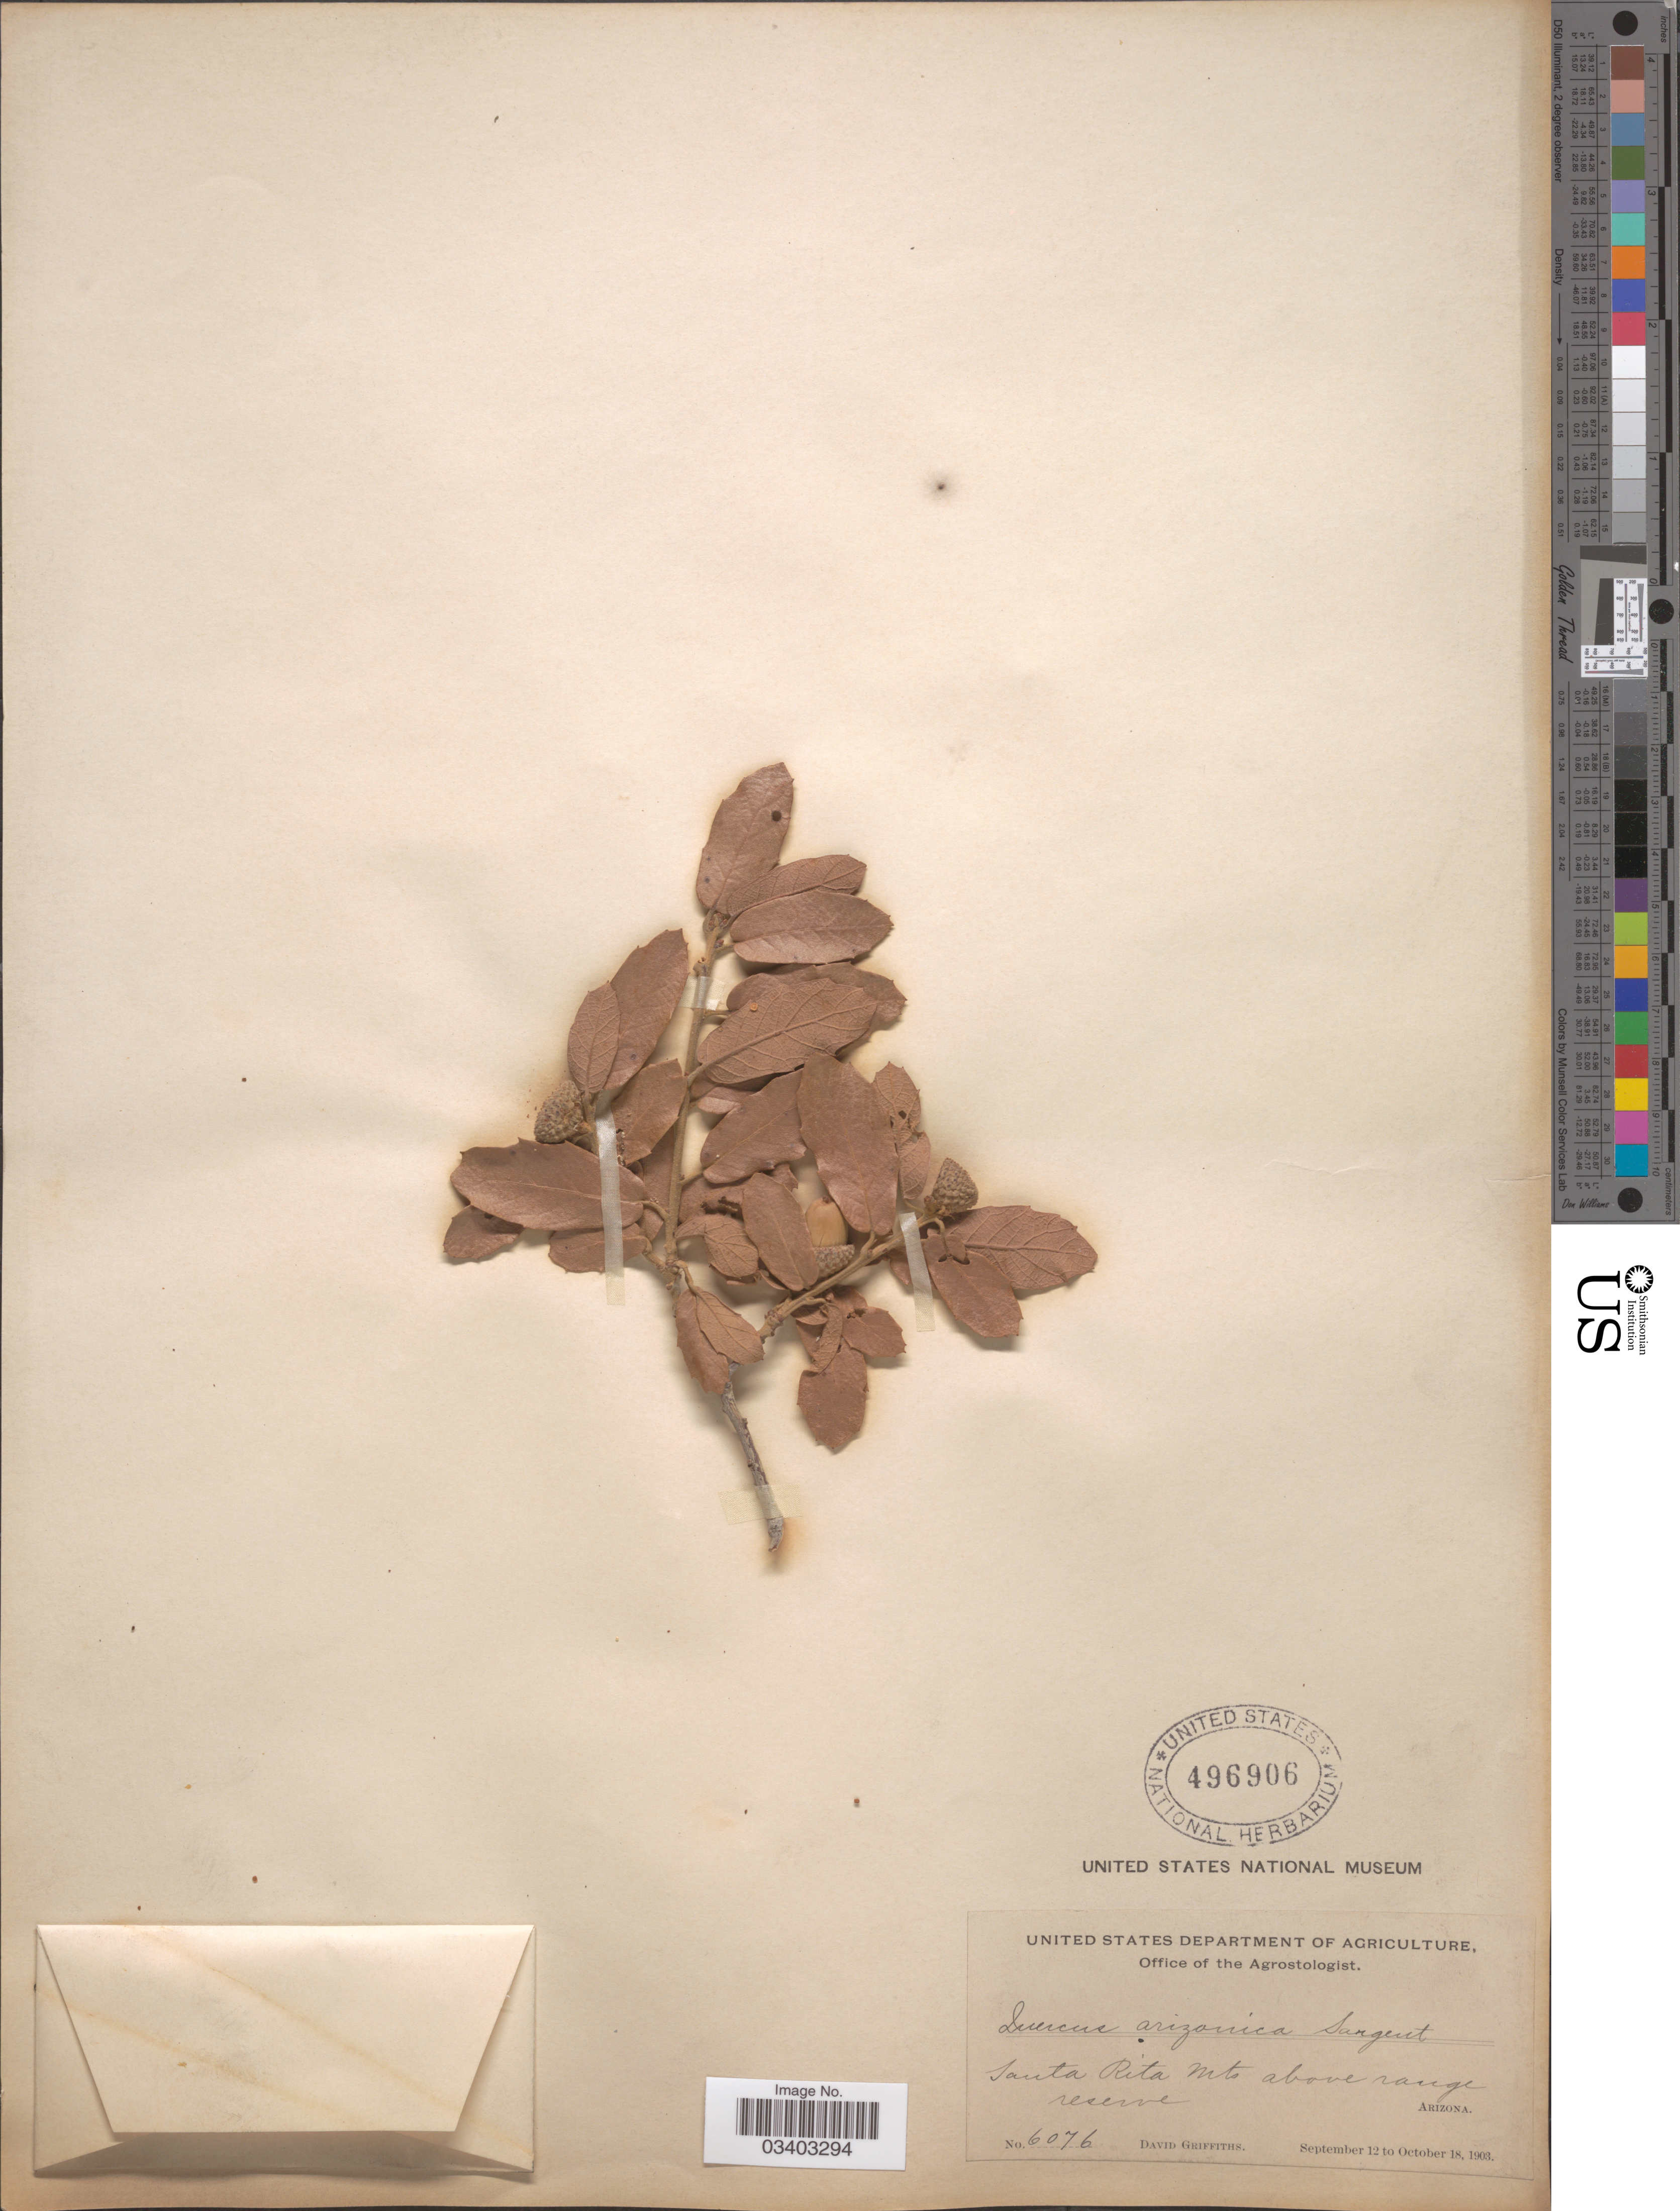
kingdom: Plantae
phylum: Tracheophyta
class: Magnoliopsida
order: Fagales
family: Fagaceae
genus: Quercus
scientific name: Quercus arizonica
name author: Sarg.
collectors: D. Griffiths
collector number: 6076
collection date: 1903-09-12/1903-10-18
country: United States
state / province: Arizona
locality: Santa Rita Mts above range reserve.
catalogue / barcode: US 496906